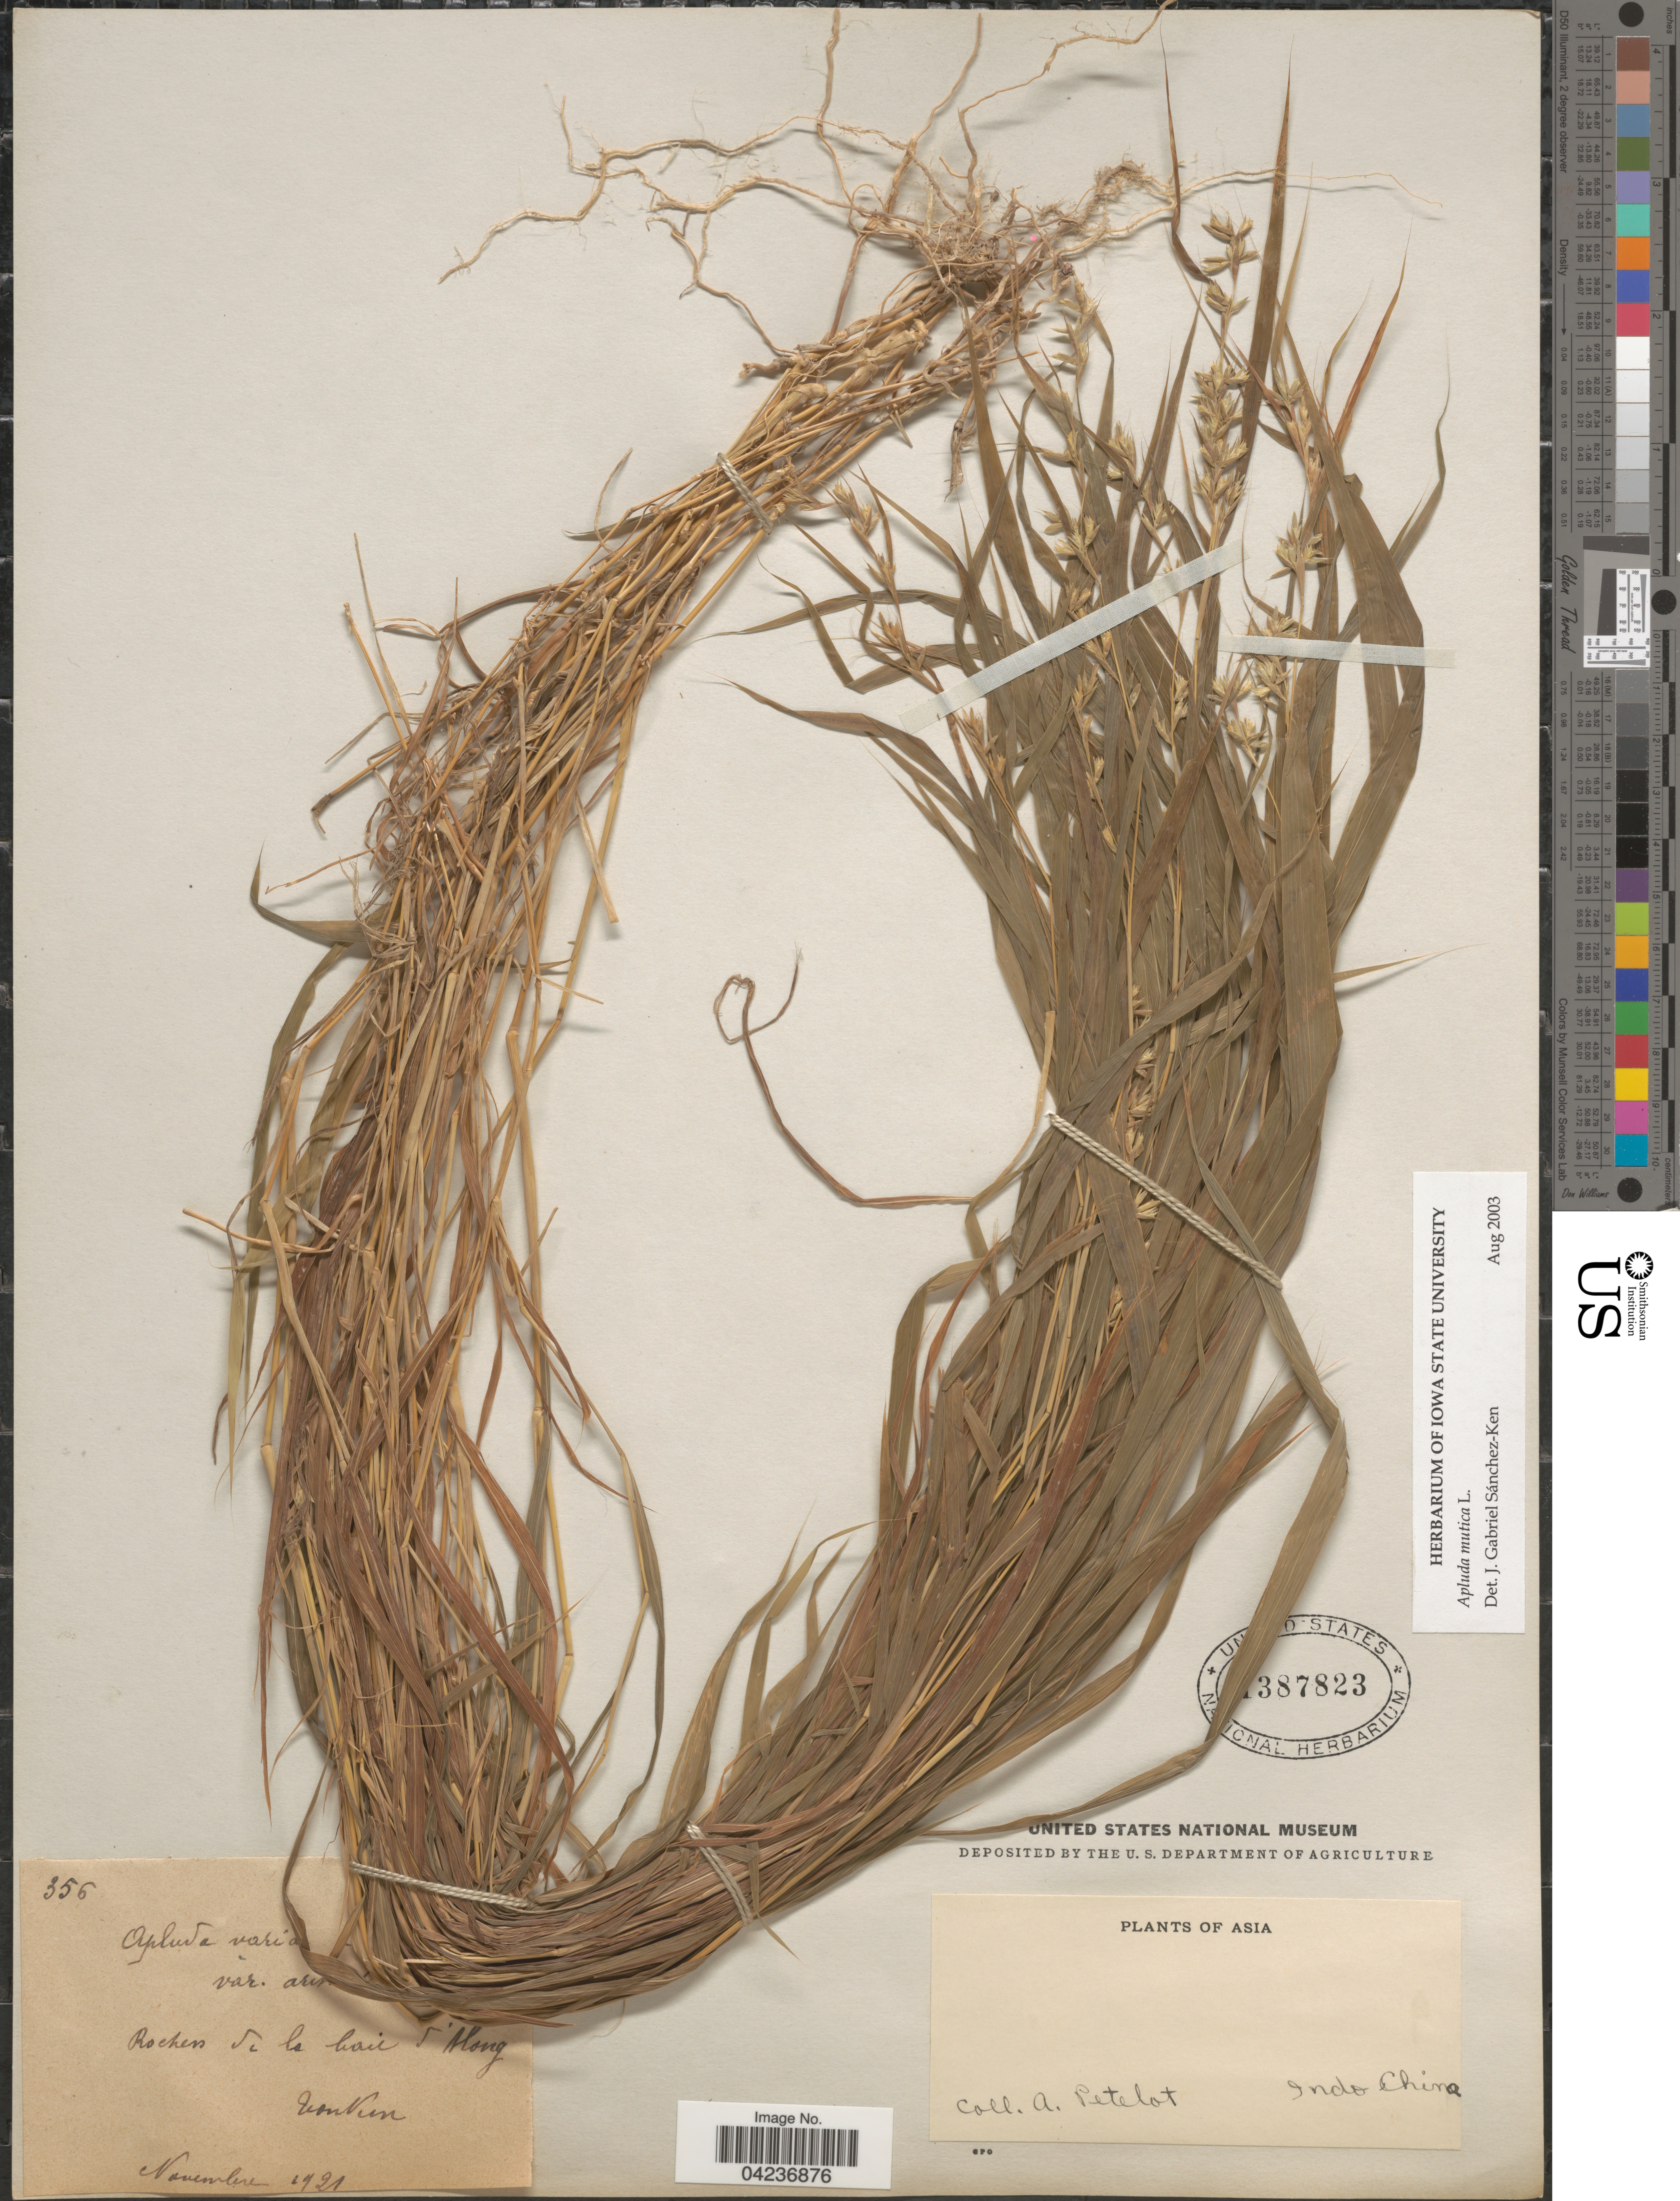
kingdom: Plantae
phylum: Tracheophyta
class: Liliopsida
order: Poales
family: Poaceae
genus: Apluda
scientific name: Apluda mutica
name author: L.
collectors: A. Petelot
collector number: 356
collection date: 1921-11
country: Vietnam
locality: Rochers de la baie d'Hong. Tonkin. Asia. Indo China.